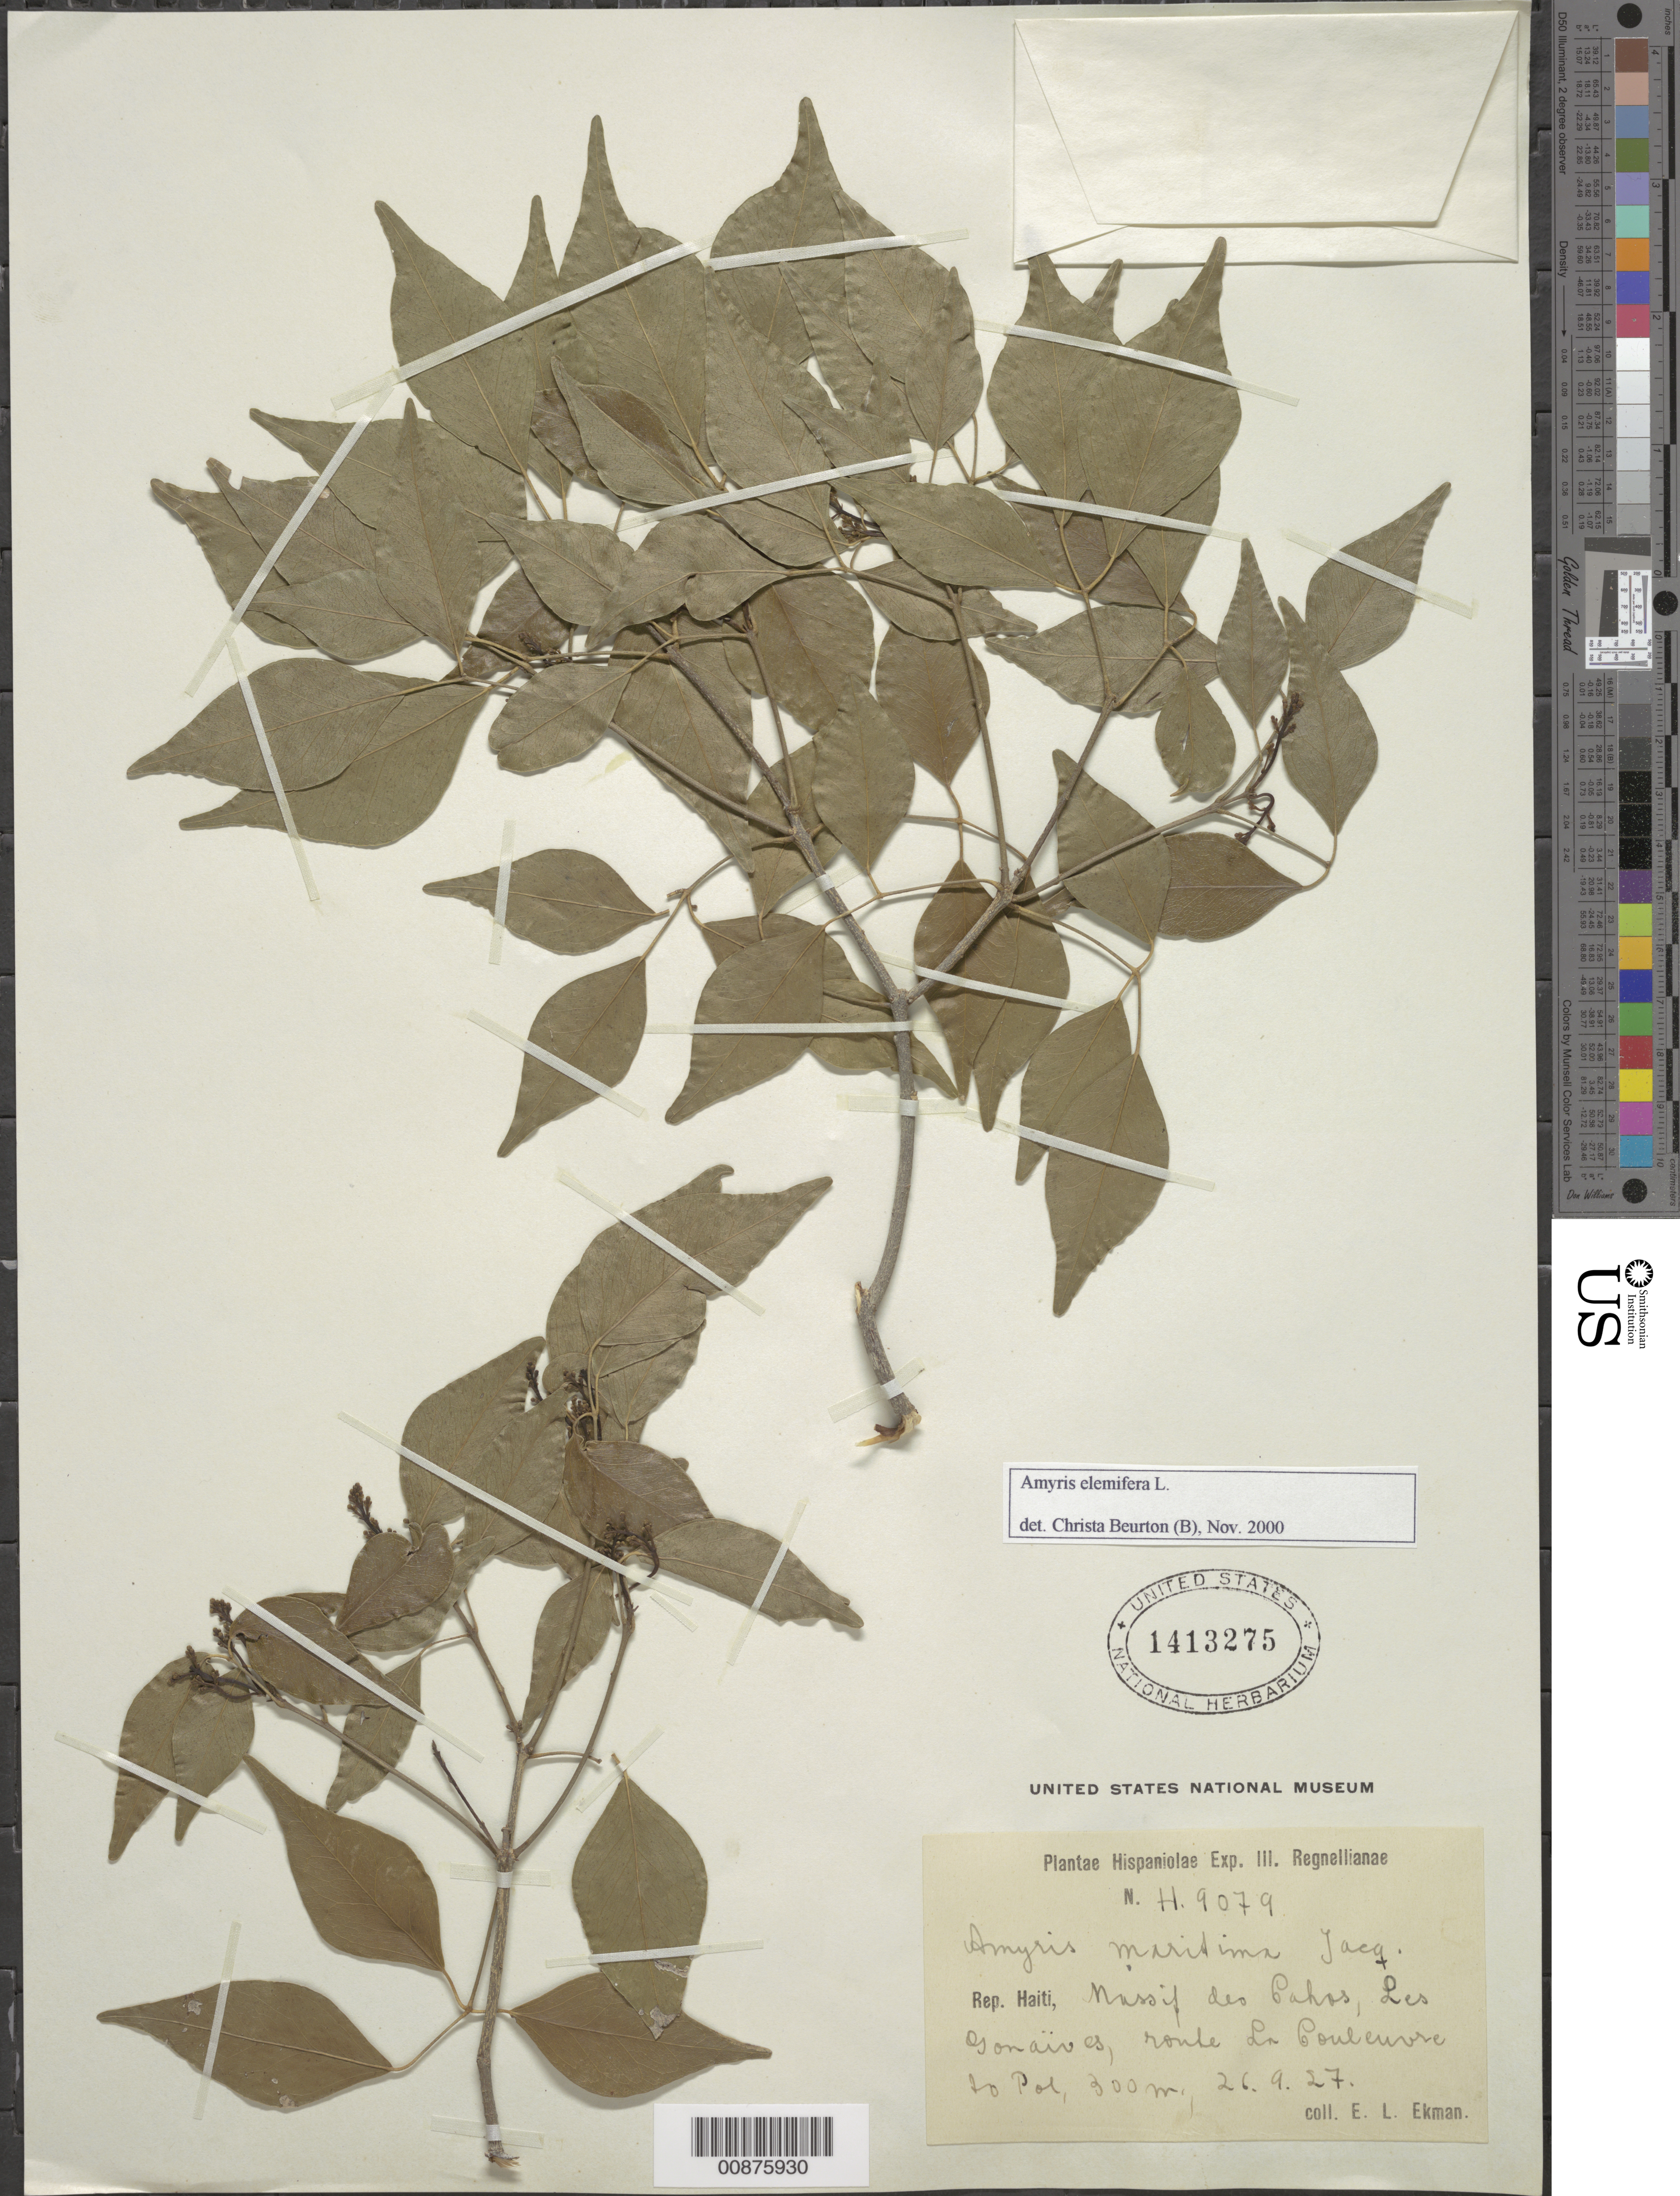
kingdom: Plantae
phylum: Tracheophyta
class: Magnoliopsida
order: Sapindales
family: Rutaceae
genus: Amyris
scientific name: Amyris elemifera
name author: L.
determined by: Beurton, C.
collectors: E. L. Ekman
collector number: H 9079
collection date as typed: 26 Sep 1927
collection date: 1927-09-26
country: Haiti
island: Hispaniola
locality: Massif des Cahos, Les Gonaïves, route La Couleuve to Pol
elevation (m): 300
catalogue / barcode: US 1413275